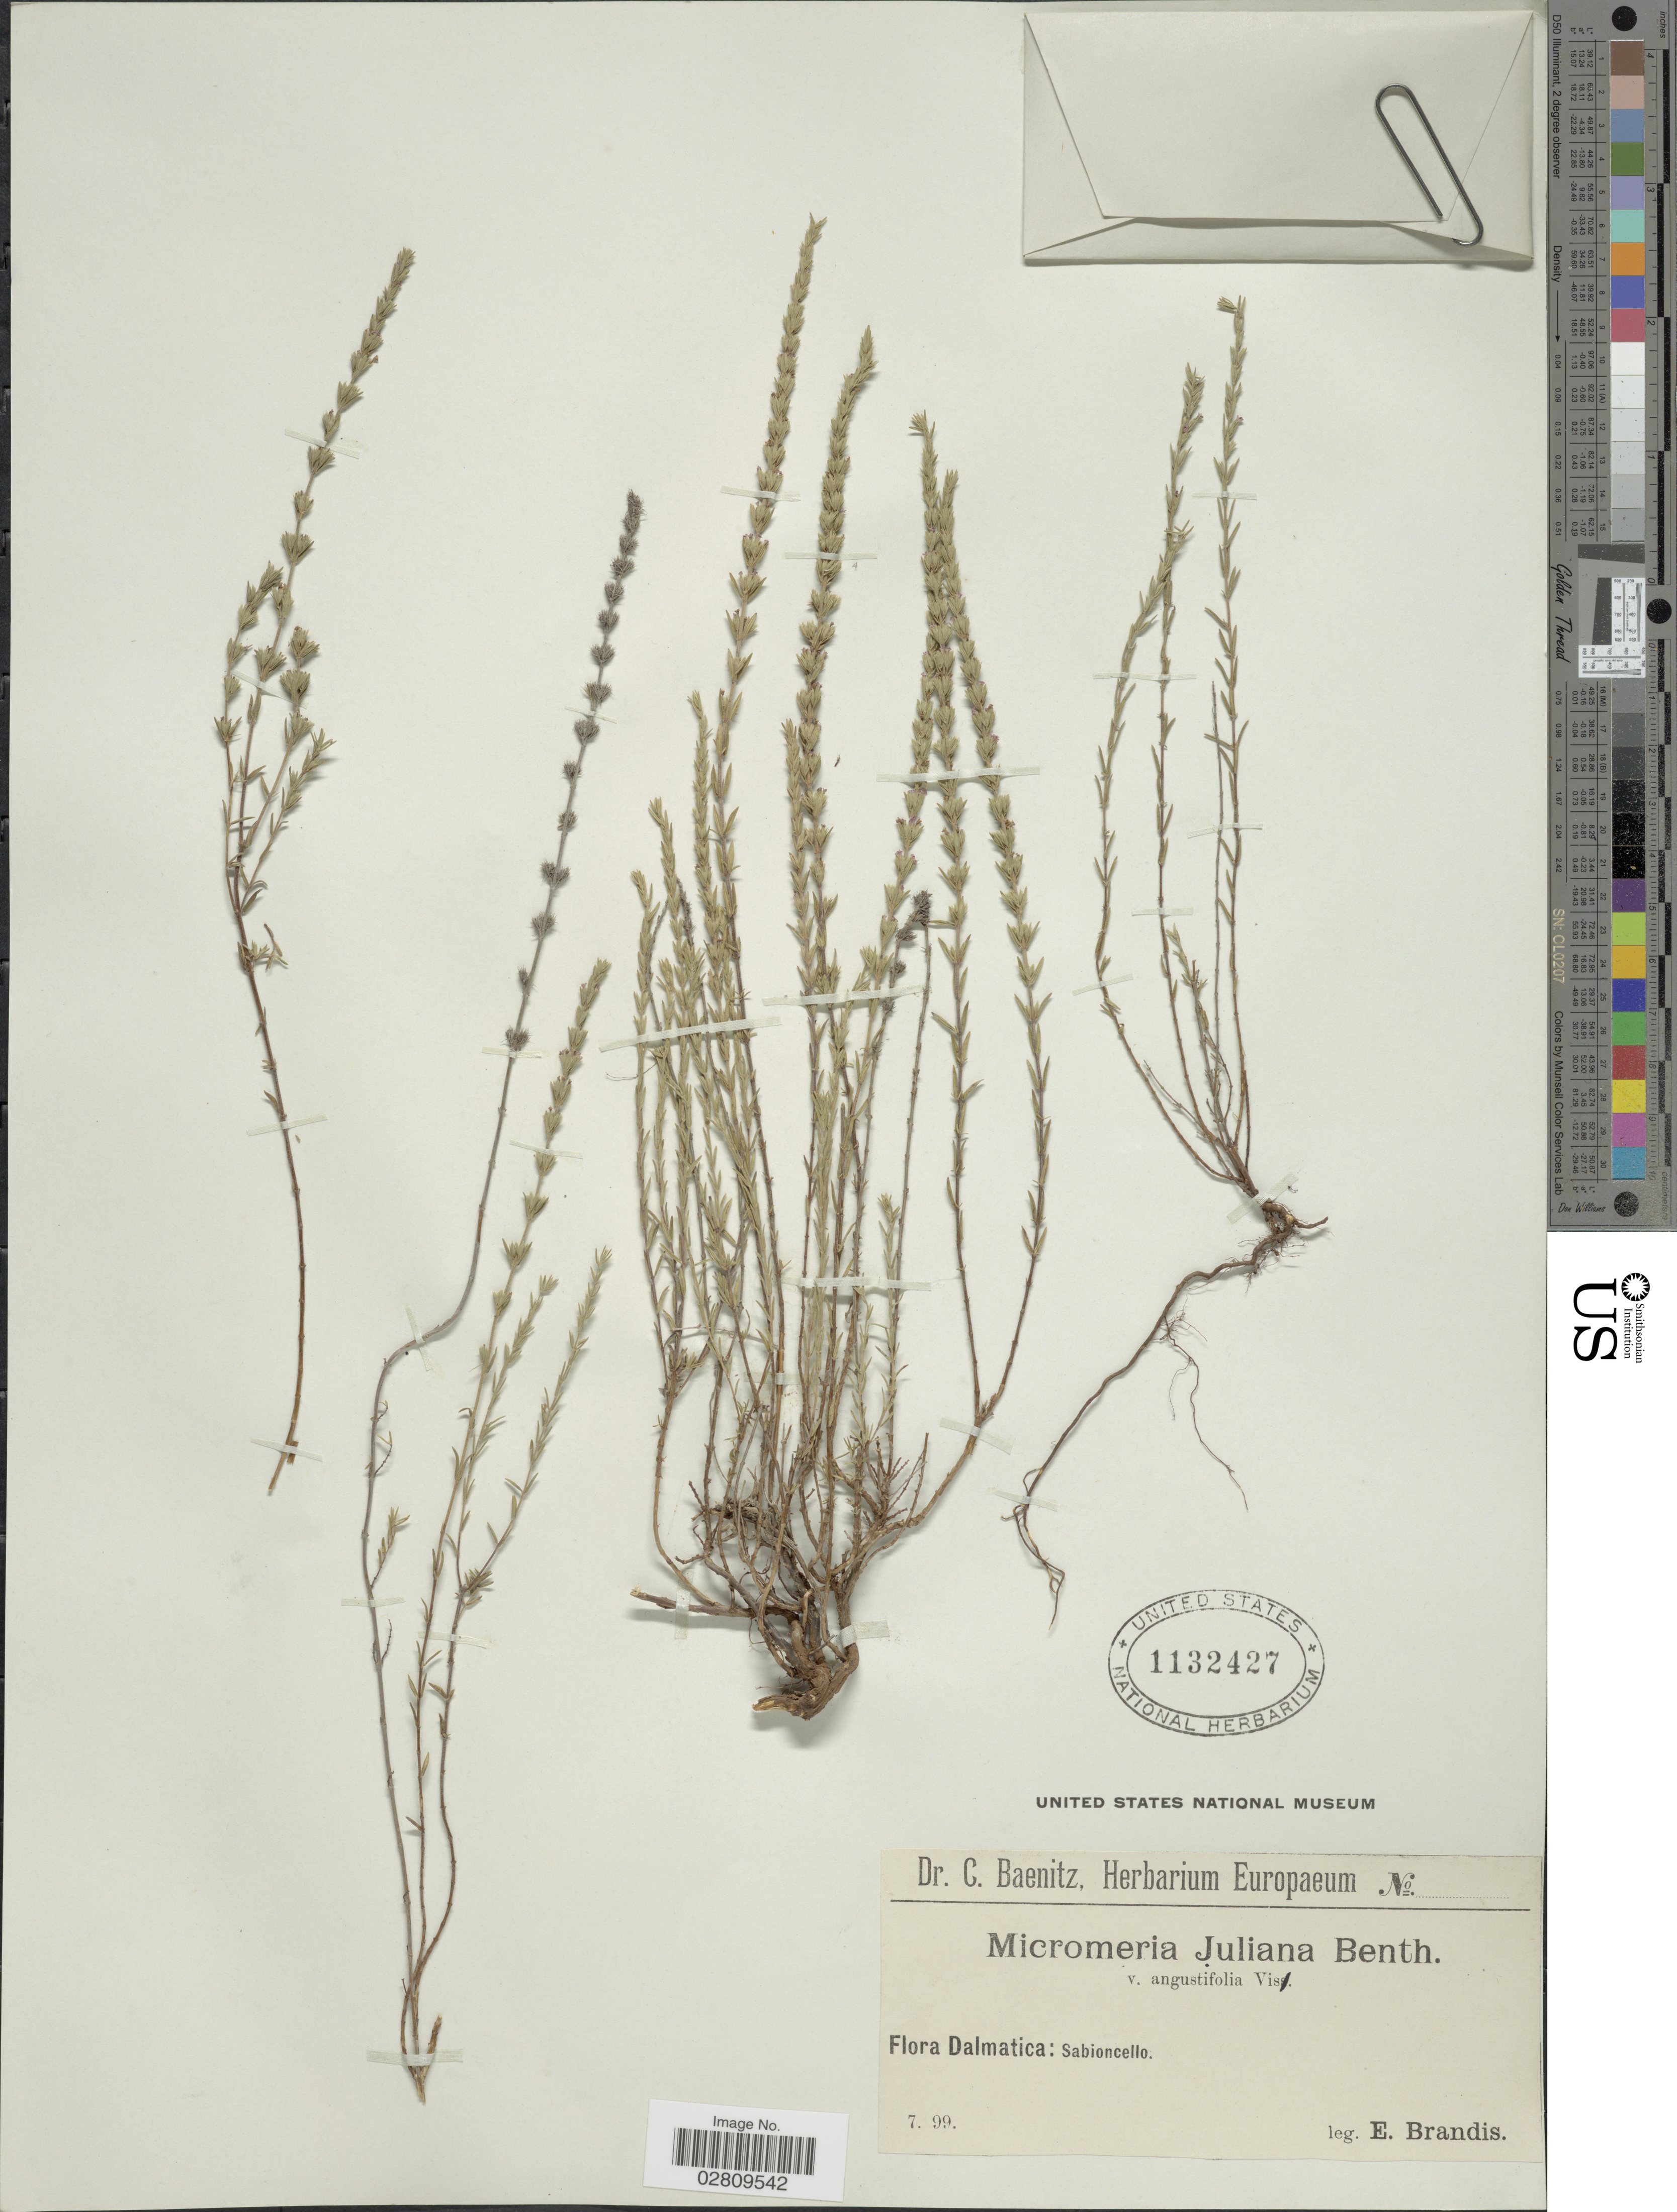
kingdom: Plantae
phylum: Tracheophyta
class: Magnoliopsida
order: Lamiales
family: Lamiaceae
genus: Micromeria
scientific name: Micromeria juliana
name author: (L.) Benth. ex Rchb.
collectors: E. Brandis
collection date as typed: Transcribed d/m/y: /7/99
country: Croatia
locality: Dalmatica: Sabioncello.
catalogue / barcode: US 1132427